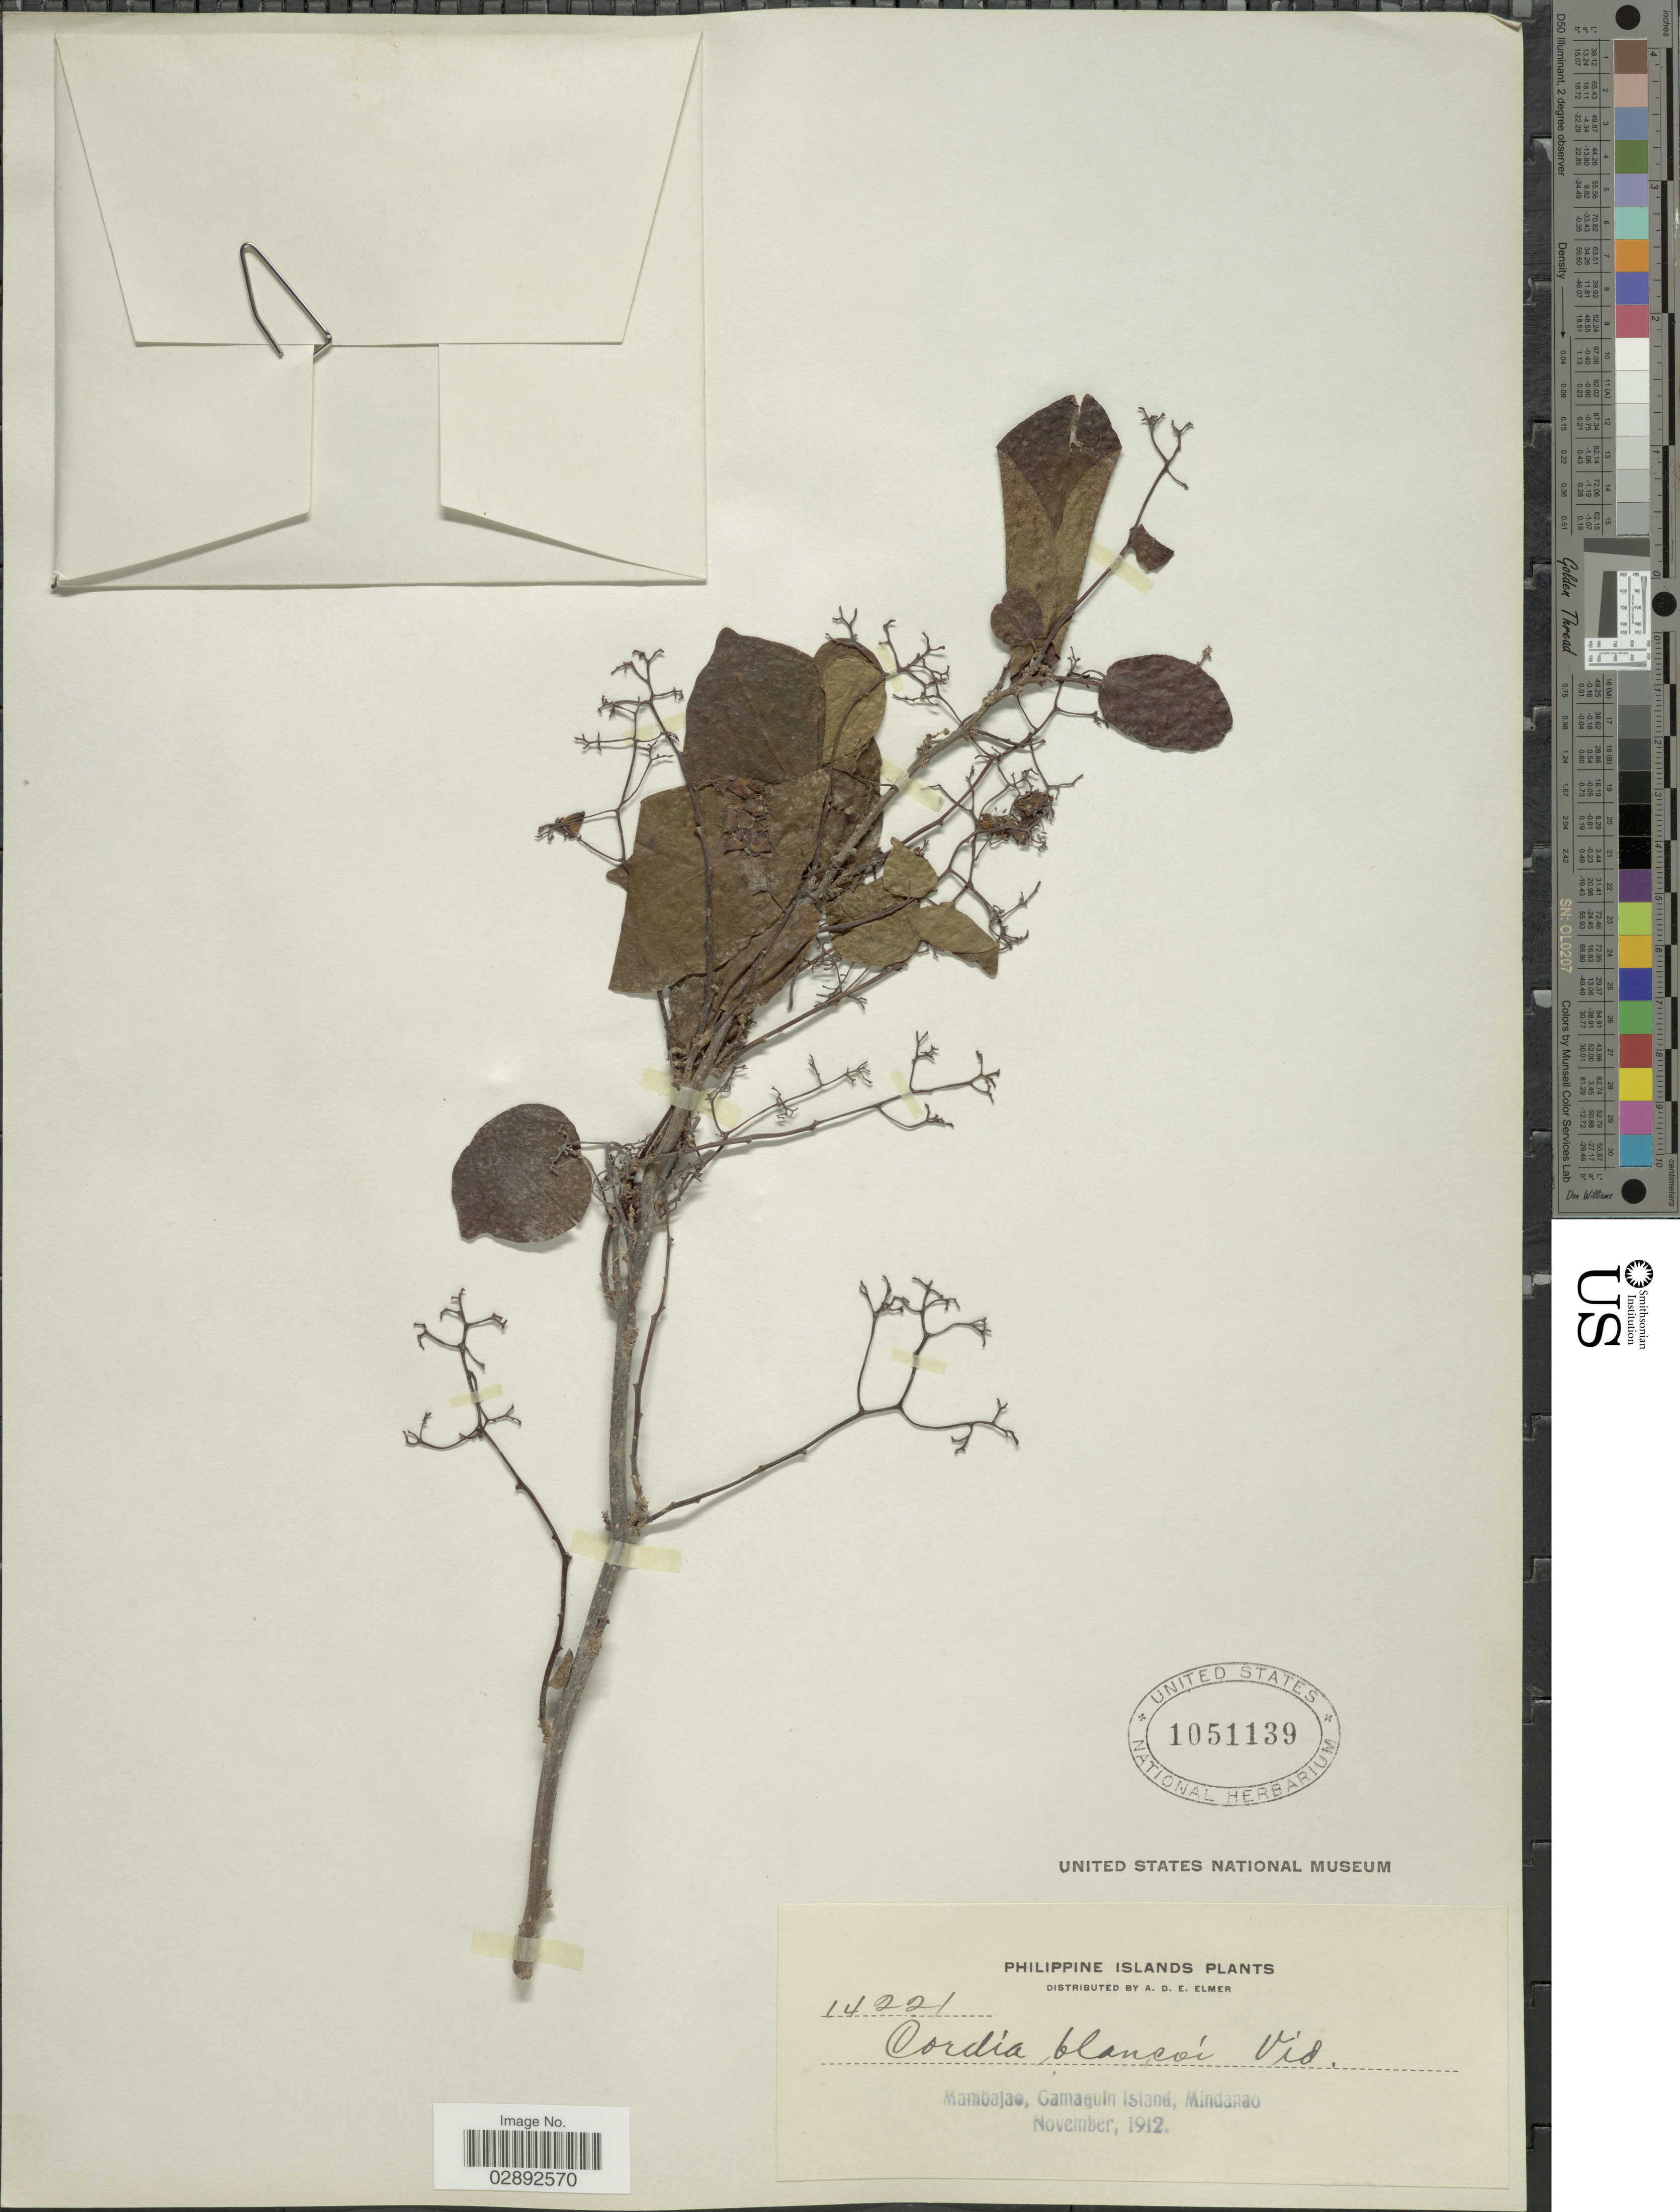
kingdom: Plantae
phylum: Tracheophyta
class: Magnoliopsida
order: Boraginales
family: Cordiaceae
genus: Cordia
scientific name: Cordia cumingiana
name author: Vidal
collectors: A. D. E. Elmer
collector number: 14221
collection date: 1912-11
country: Philippines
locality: Mambajao, Gamaguin Island, Mindanao.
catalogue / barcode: US 1051139